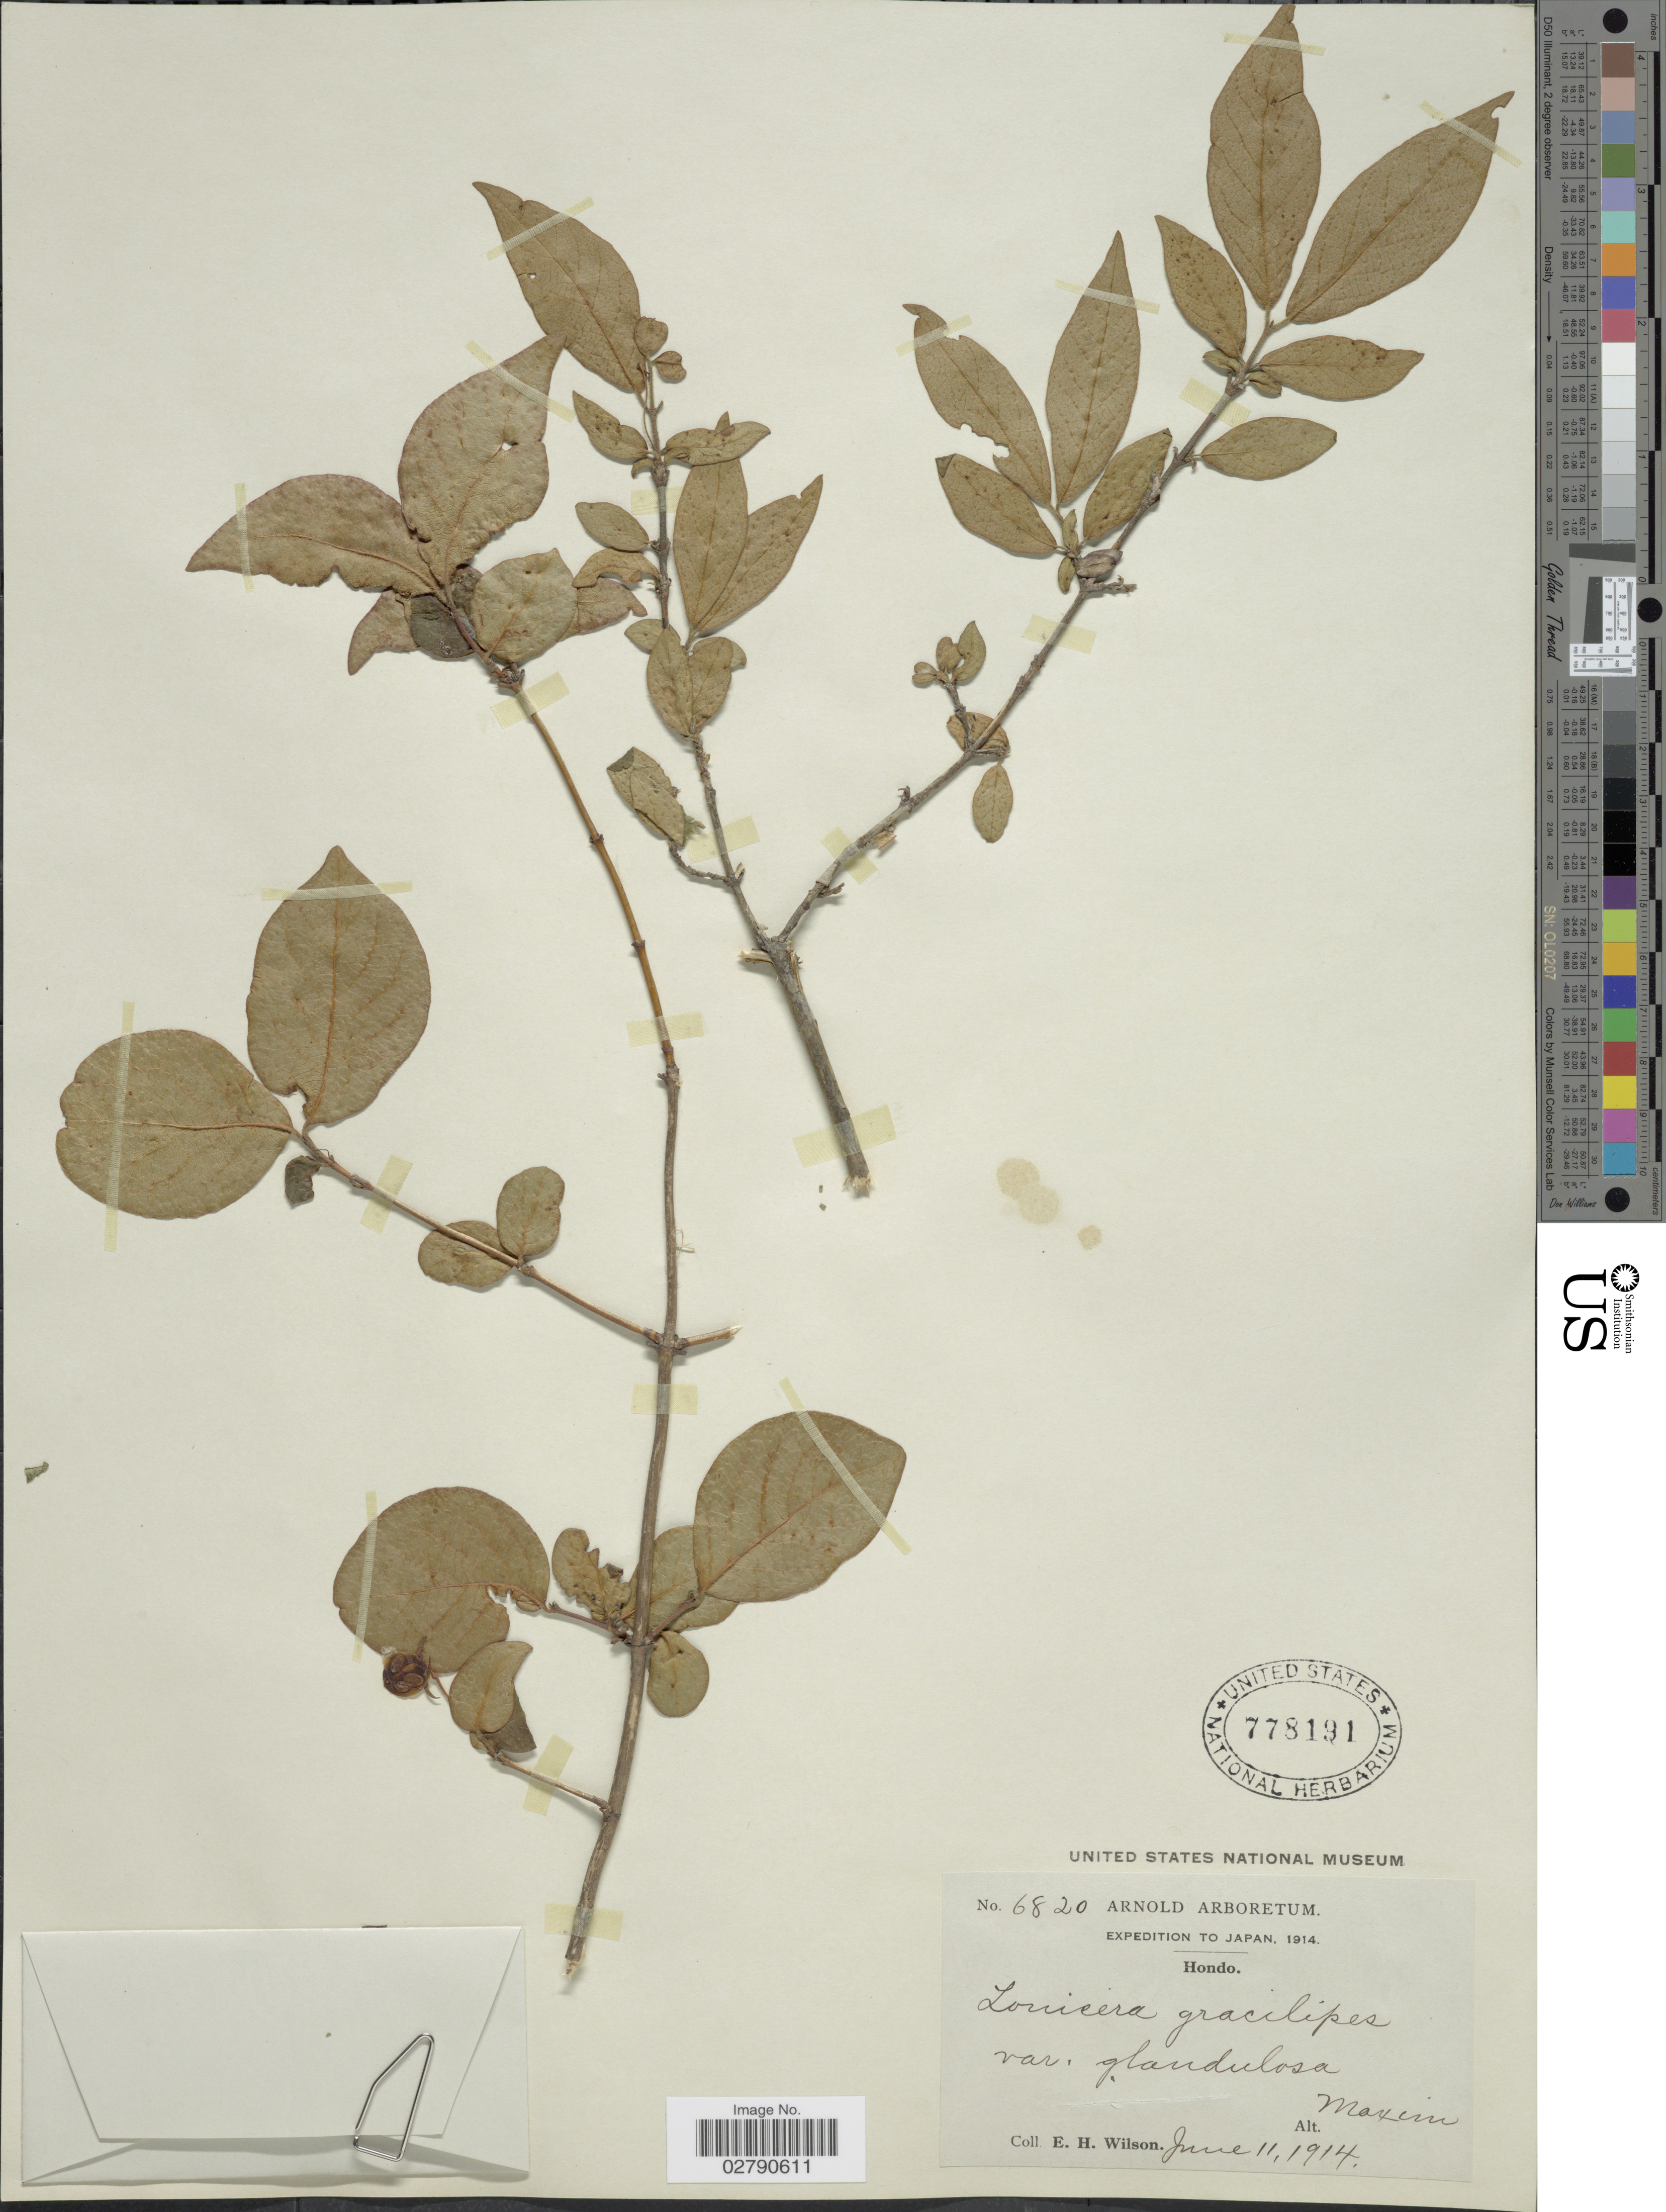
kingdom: Plantae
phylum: Tracheophyta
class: Magnoliopsida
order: Dipsacales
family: Caprifoliaceae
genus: Lonicera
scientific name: Lonicera gracilipes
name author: Miq.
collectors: E. Wilson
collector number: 6820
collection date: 1914-06-11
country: Japan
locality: Hondo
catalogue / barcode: US 778191